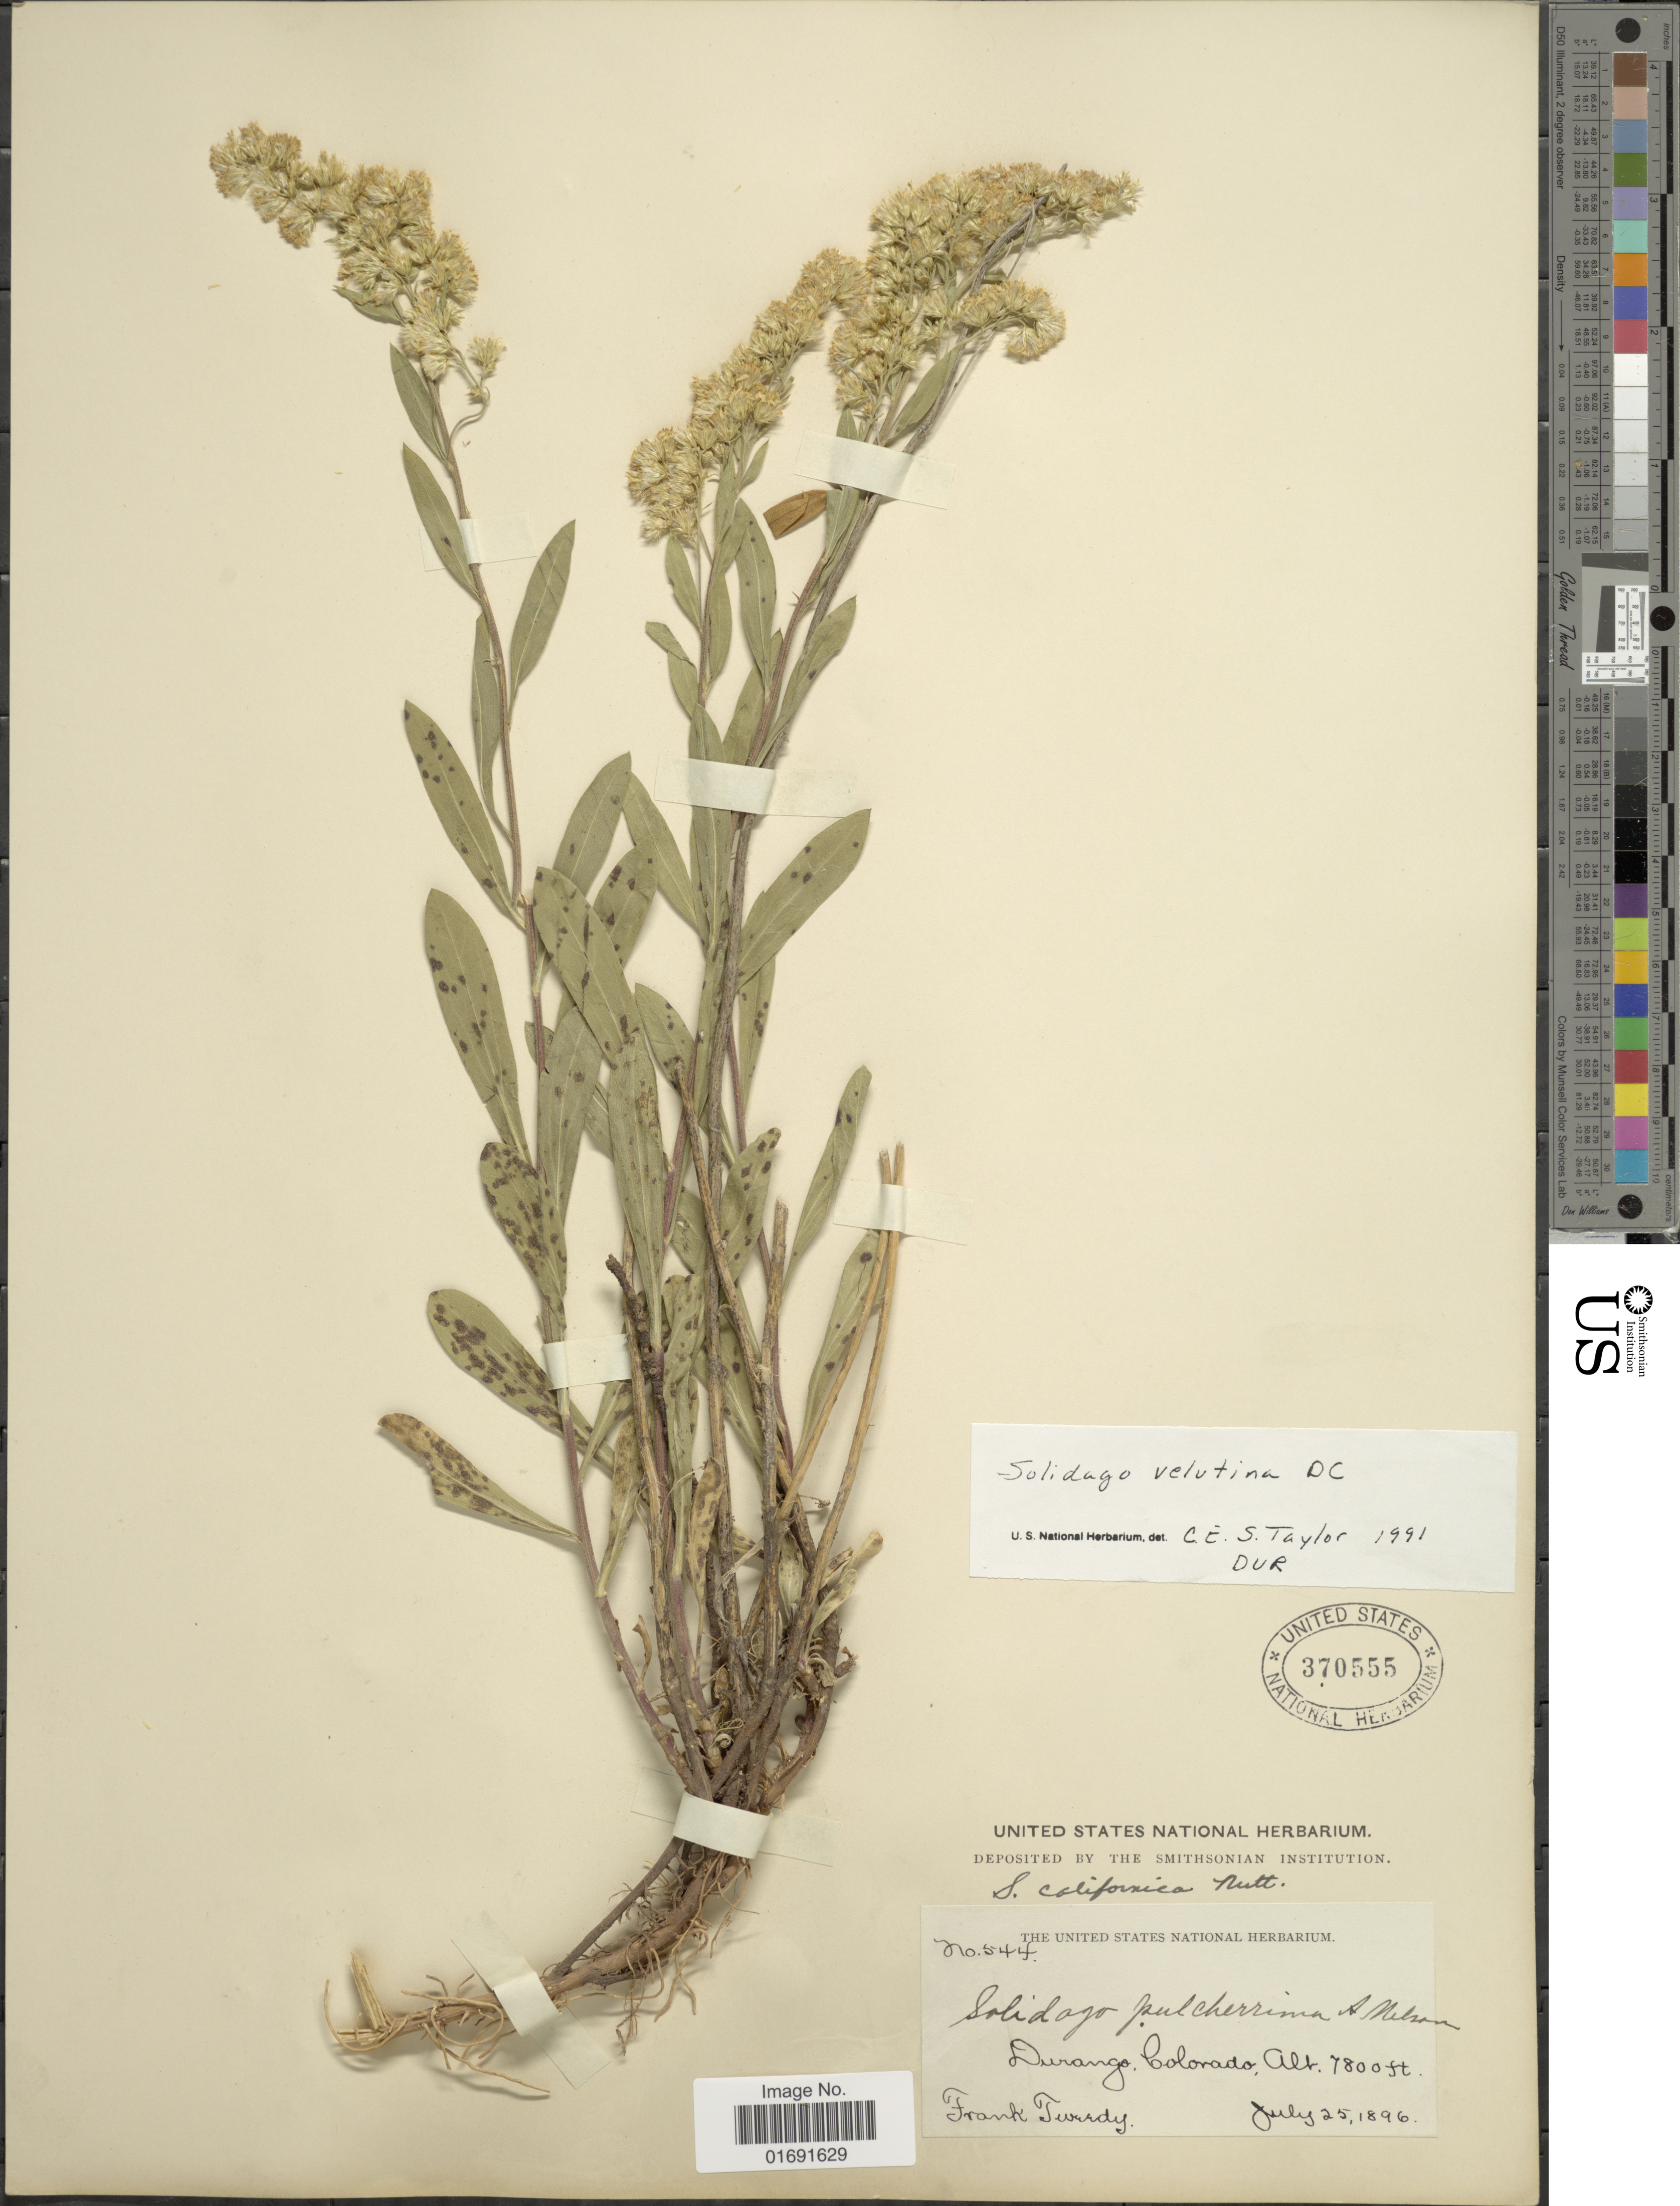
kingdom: Plantae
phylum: Tracheophyta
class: Magnoliopsida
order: Asterales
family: Asteraceae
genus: Solidago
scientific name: Solidago velutina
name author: DC.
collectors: F. Tweedy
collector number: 544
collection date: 1896-07-25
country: United States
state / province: Colorado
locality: Durango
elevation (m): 2377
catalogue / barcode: US 370555